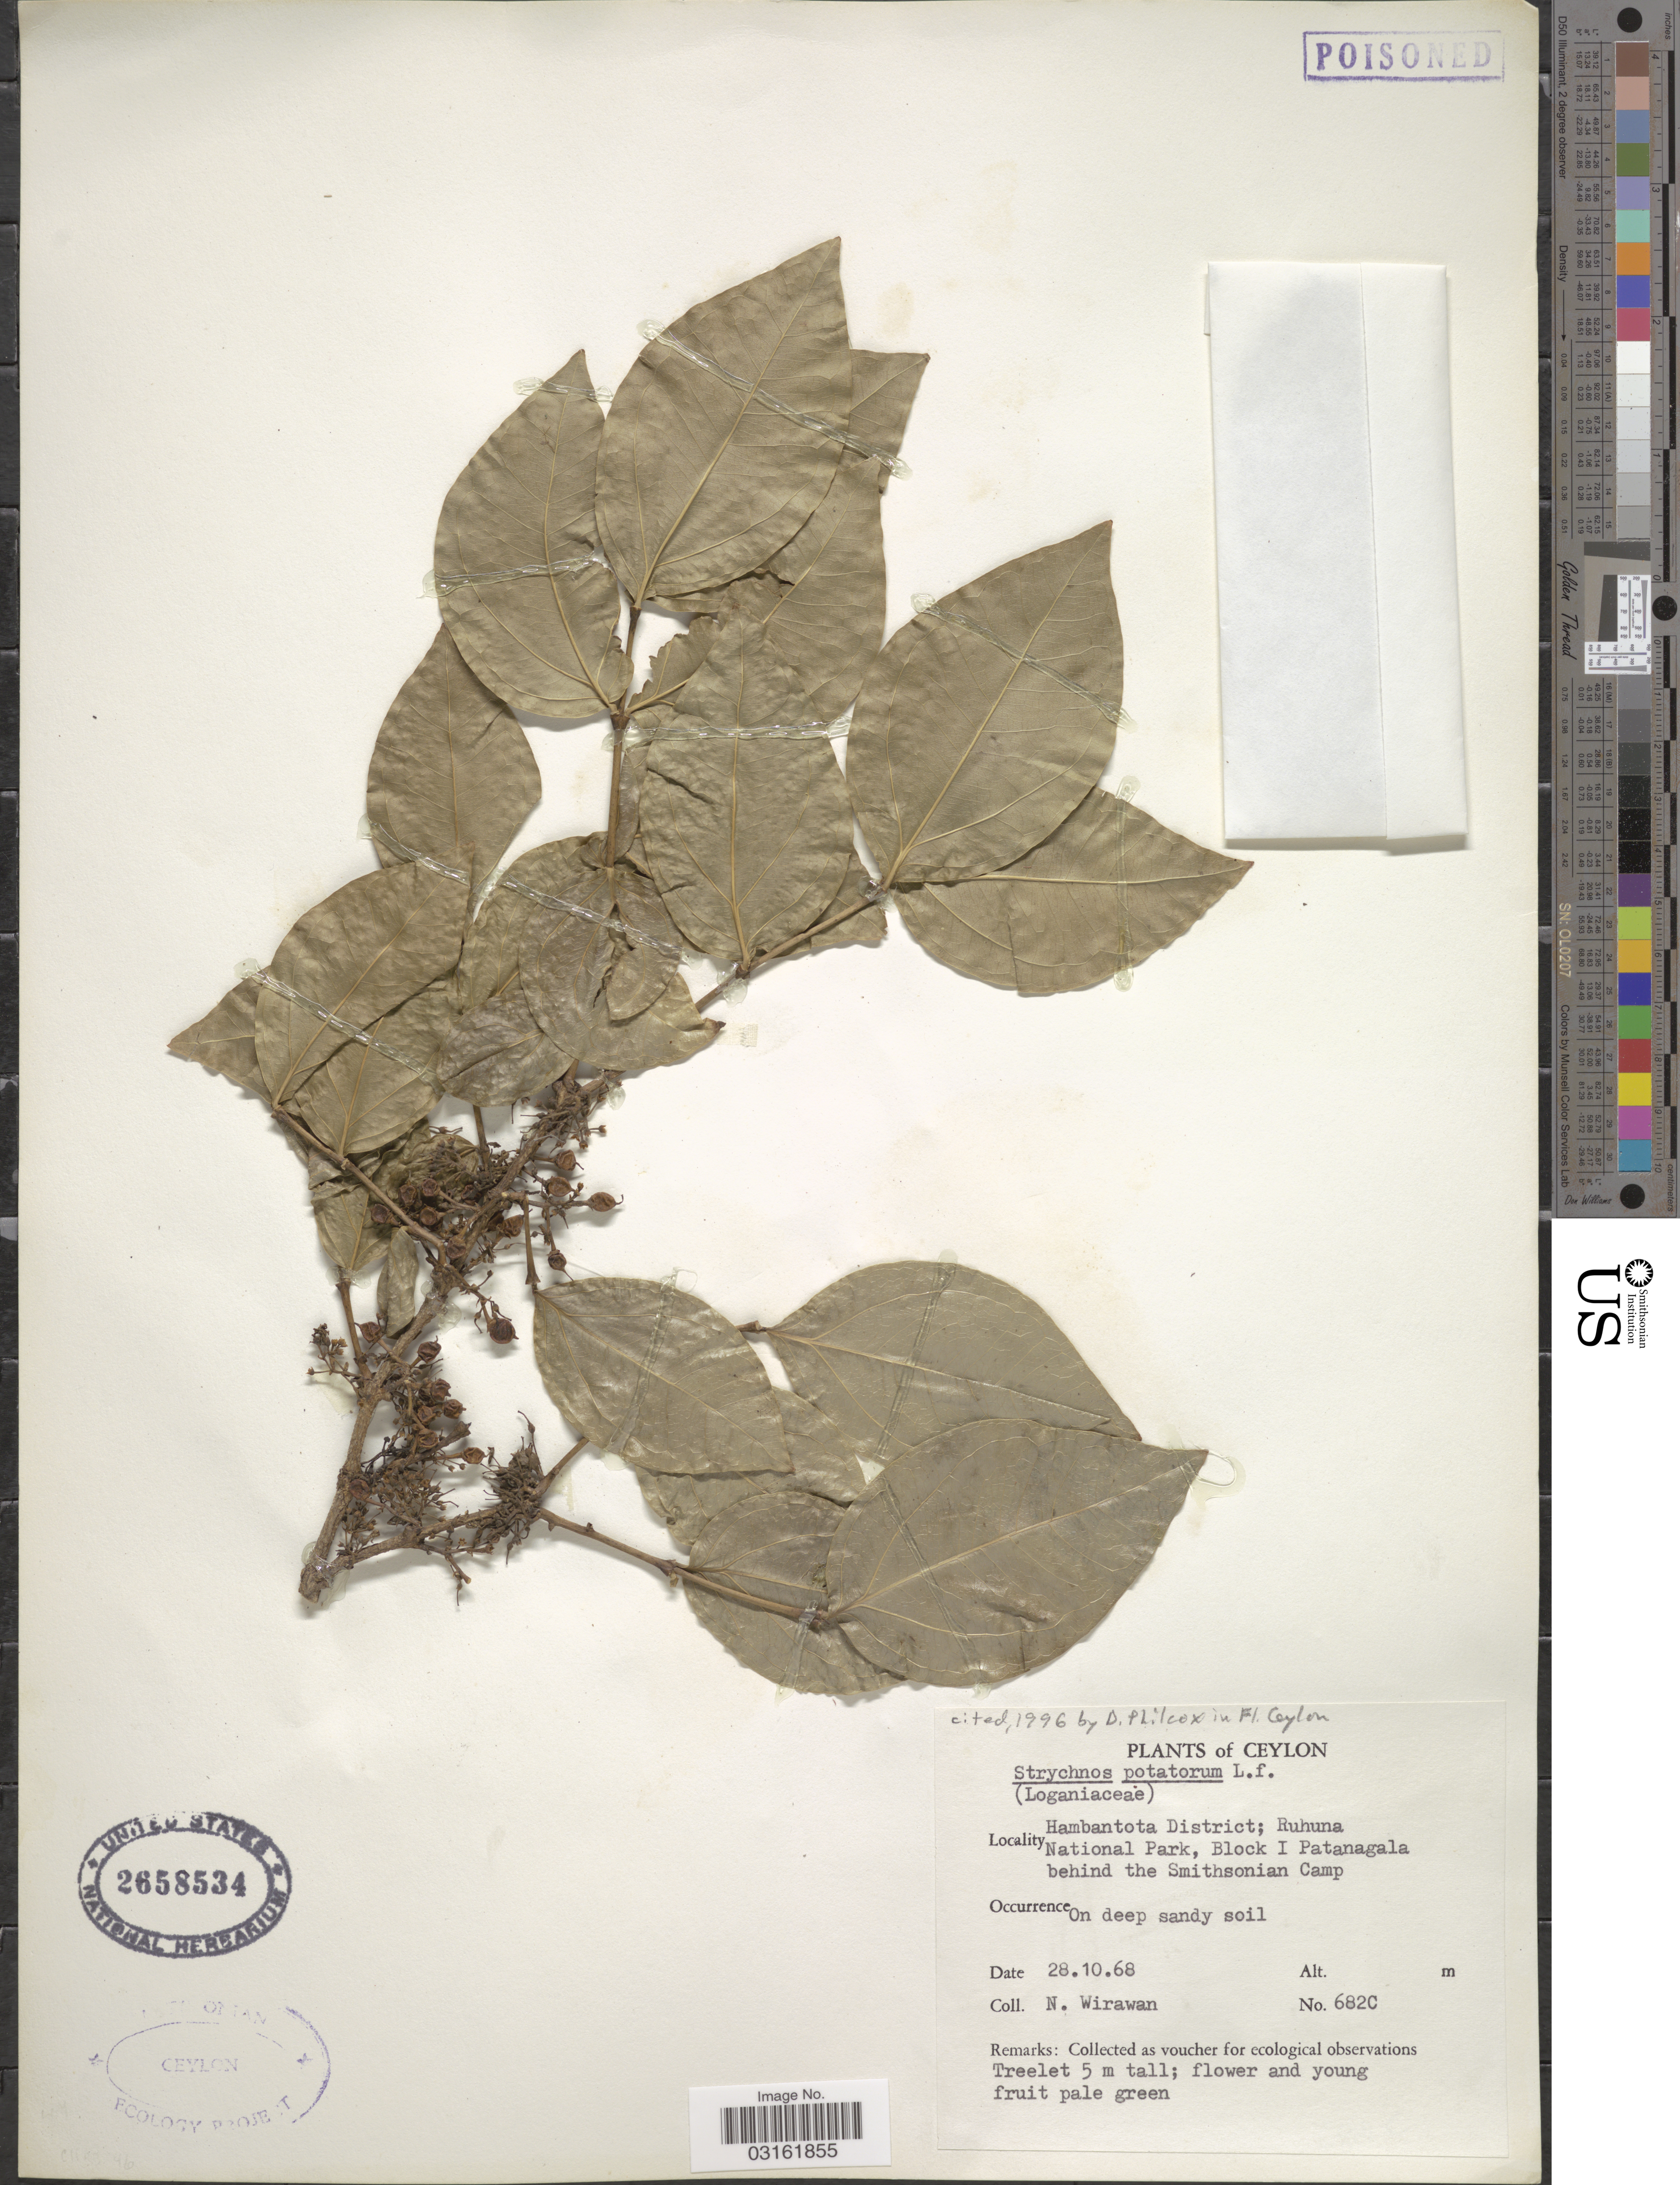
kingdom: Plantae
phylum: Tracheophyta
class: Magnoliopsida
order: Gentianales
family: Loganiaceae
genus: Strychnos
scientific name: Strychnos potatorum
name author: L. f.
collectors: N. Wirawan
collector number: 682C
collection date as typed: Transcribed d/m/y: 28/10/68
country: Sri Lanka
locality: Ceylon. Hambantota District; Ruhuna National Park, Block I Patanagala behind the Smithsonian Camp.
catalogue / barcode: US 2658534